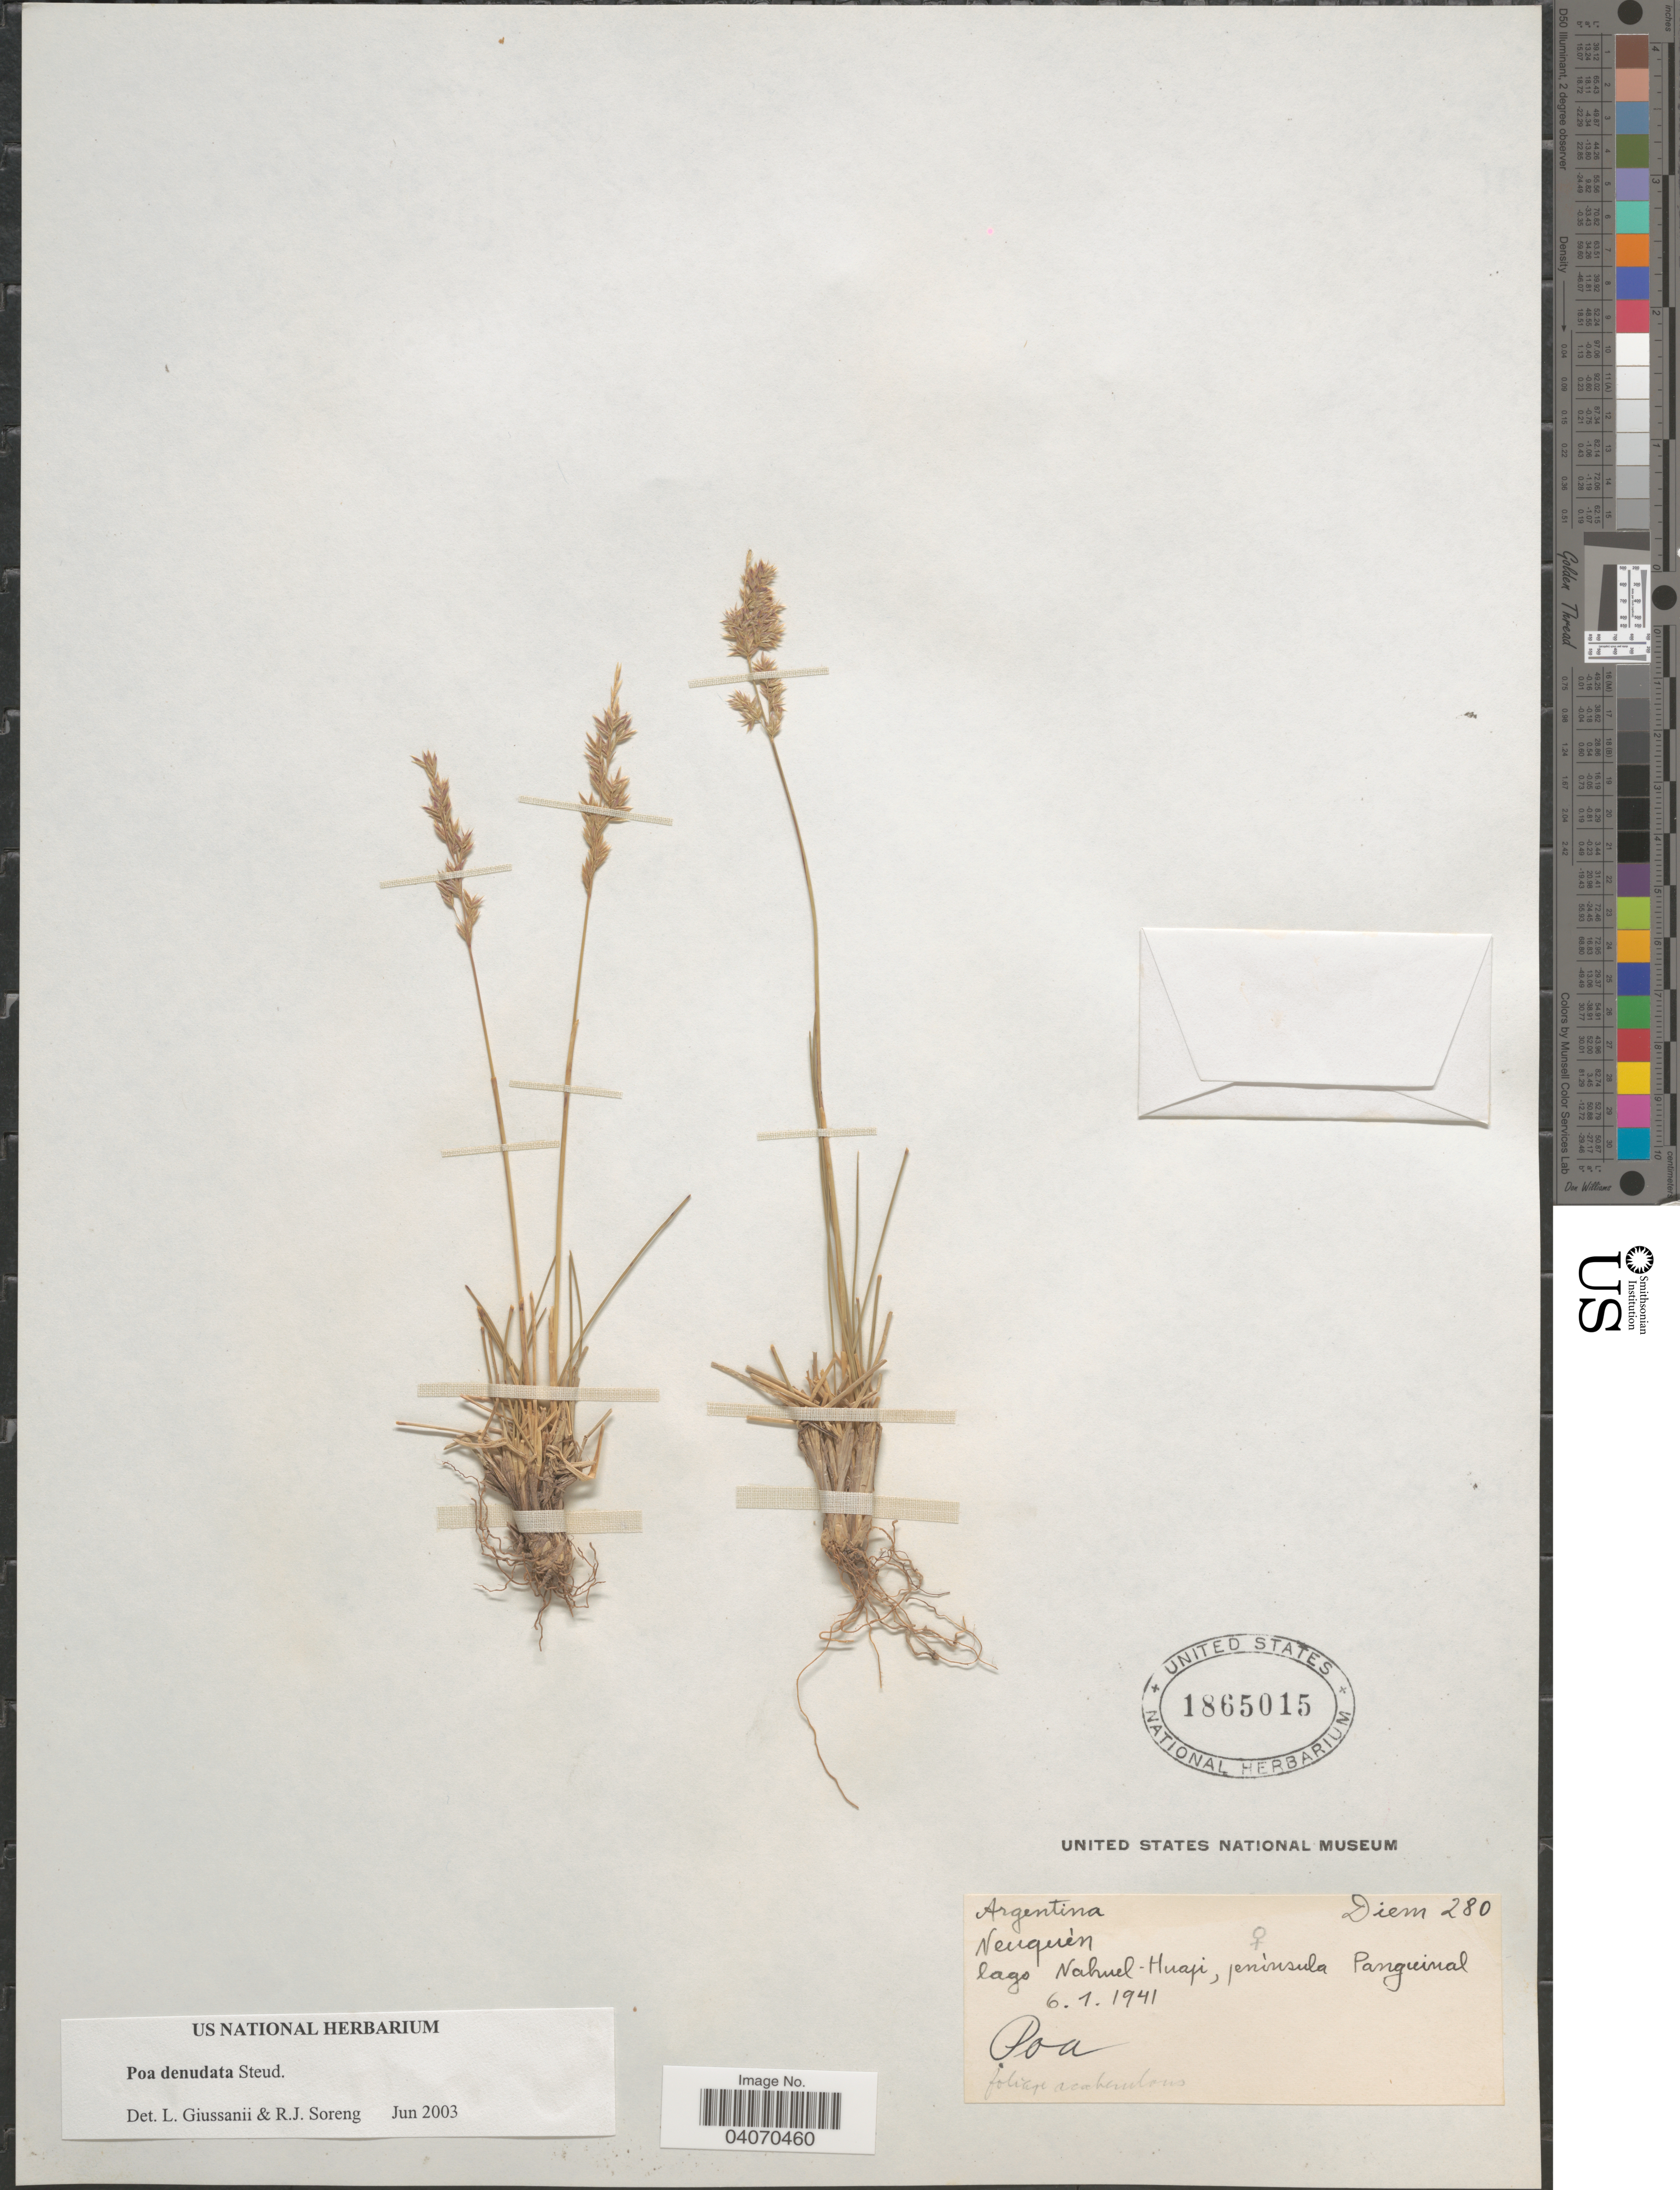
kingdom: Plantae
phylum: Tracheophyta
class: Liliopsida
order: Poales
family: Poaceae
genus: Poa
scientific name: Poa denudata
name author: Steud.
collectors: Diem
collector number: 280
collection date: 1941-01-06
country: Argentina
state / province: Neuquen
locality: Lago Nahuel-Huapi, peninsula Panguinal.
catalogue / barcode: US 1865015